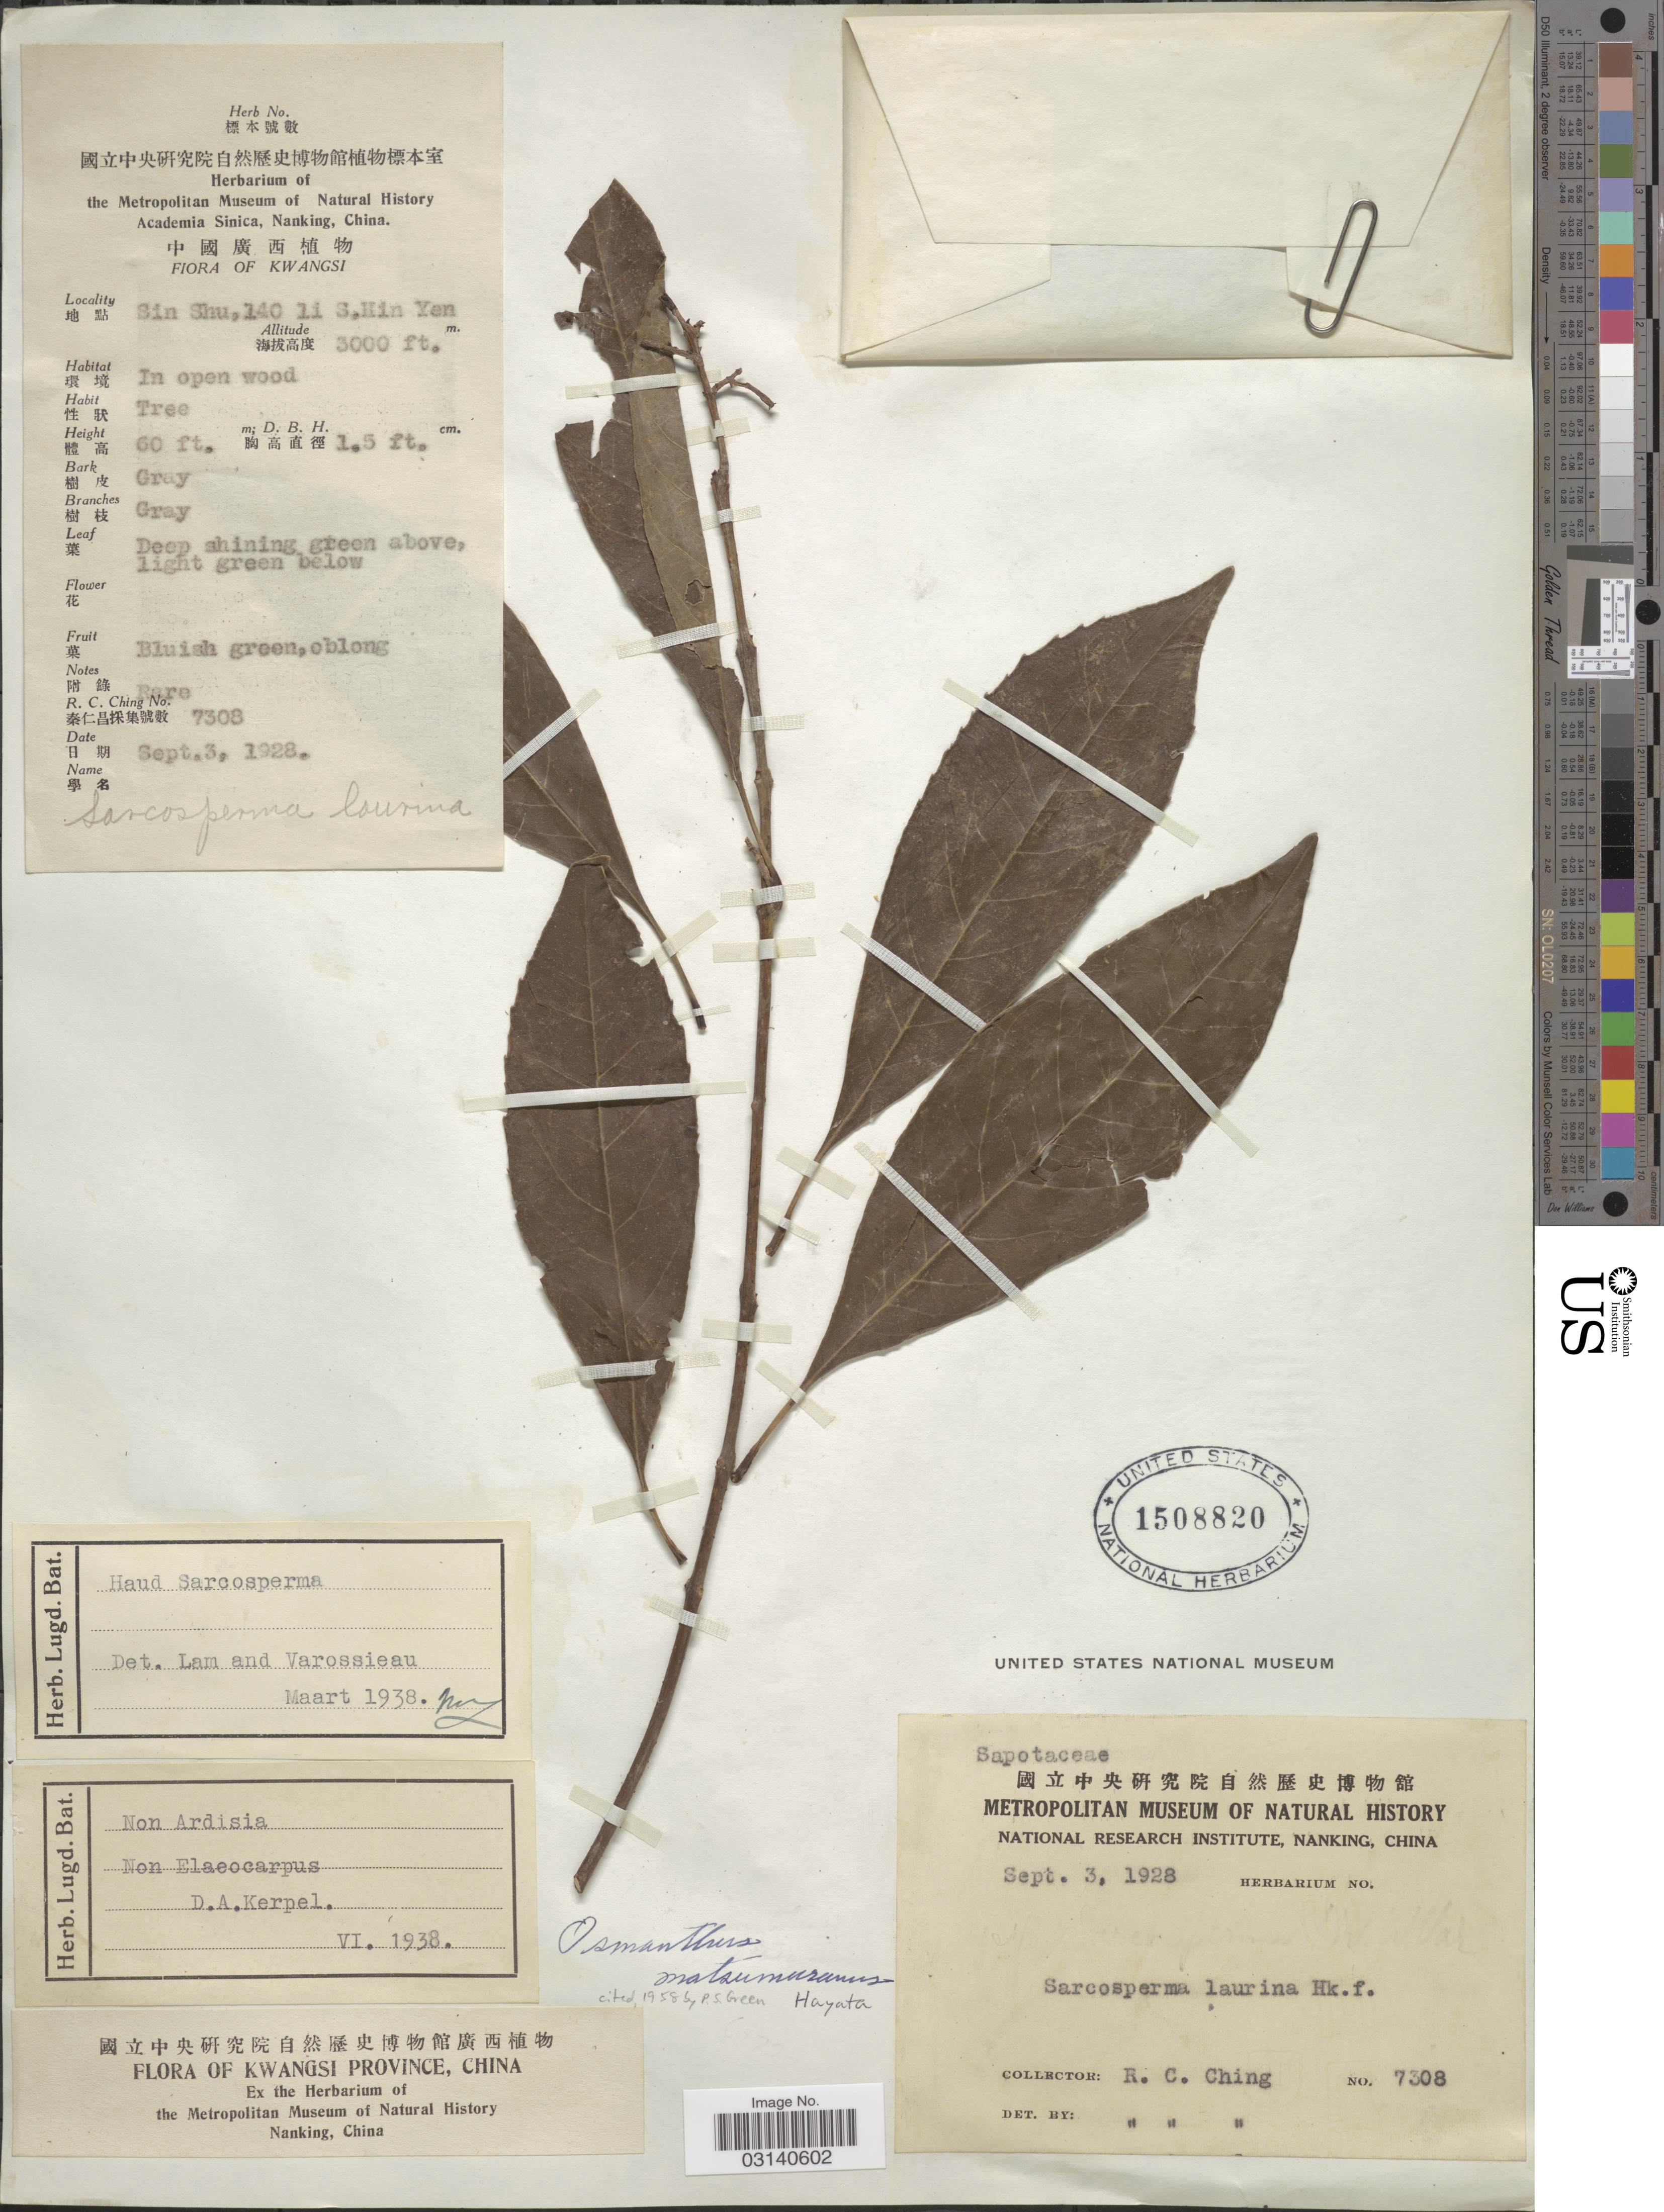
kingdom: Plantae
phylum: Tracheophyta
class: Magnoliopsida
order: Lamiales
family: Oleaceae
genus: Osmanthus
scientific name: Osmanthus matsumuranus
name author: Hayata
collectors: R. C. Ching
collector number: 7308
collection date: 1928-09-03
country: China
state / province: Guangxi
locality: Kwangsi Province, Sin Shu, 140 li S. Hin Yen.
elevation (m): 914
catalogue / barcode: US 1508820